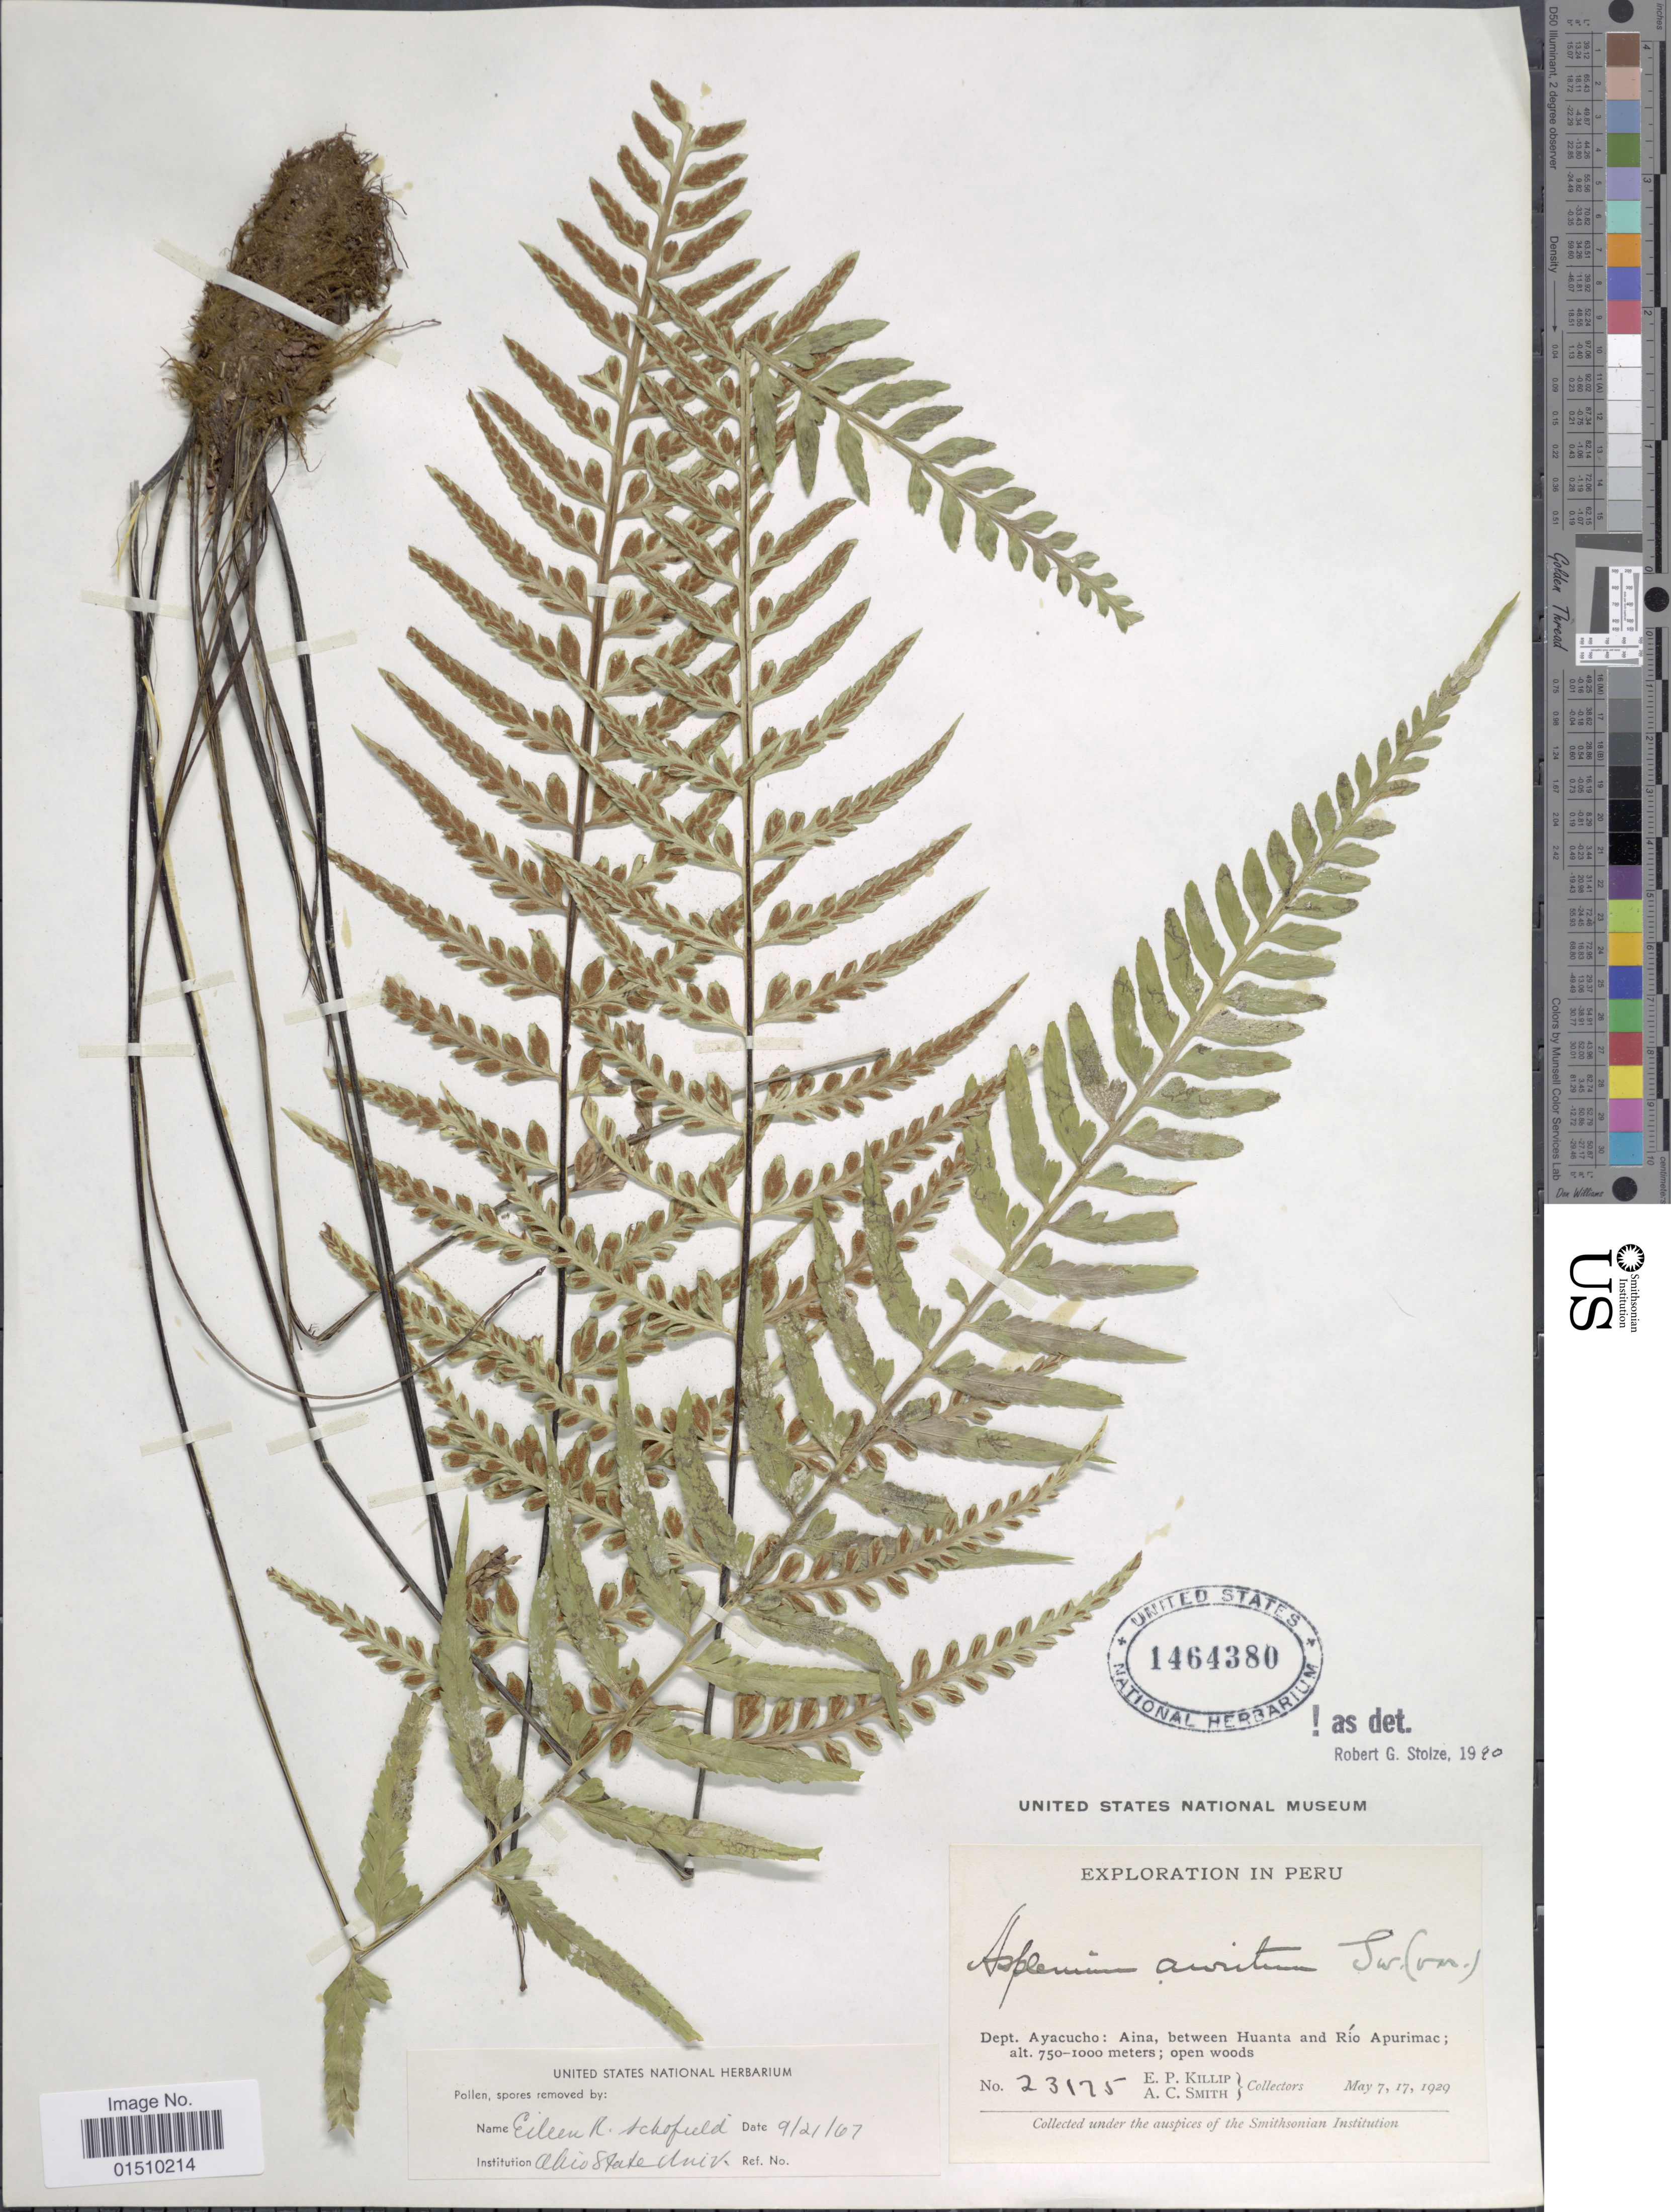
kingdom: Plantae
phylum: Tracheophyta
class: Polypodiopsida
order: Polypodiales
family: Aspleniaceae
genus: Asplenium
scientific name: Asplenium auritum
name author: Sw.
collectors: E. P. Killip & A. C. Smith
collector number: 23175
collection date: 1929-05-07/1929-05-17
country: Peru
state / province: Ayacucho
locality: Peru, Dept. Ayacucho: Aina, between Huanta and Rio Apurimac.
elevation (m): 750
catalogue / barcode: US 1464380